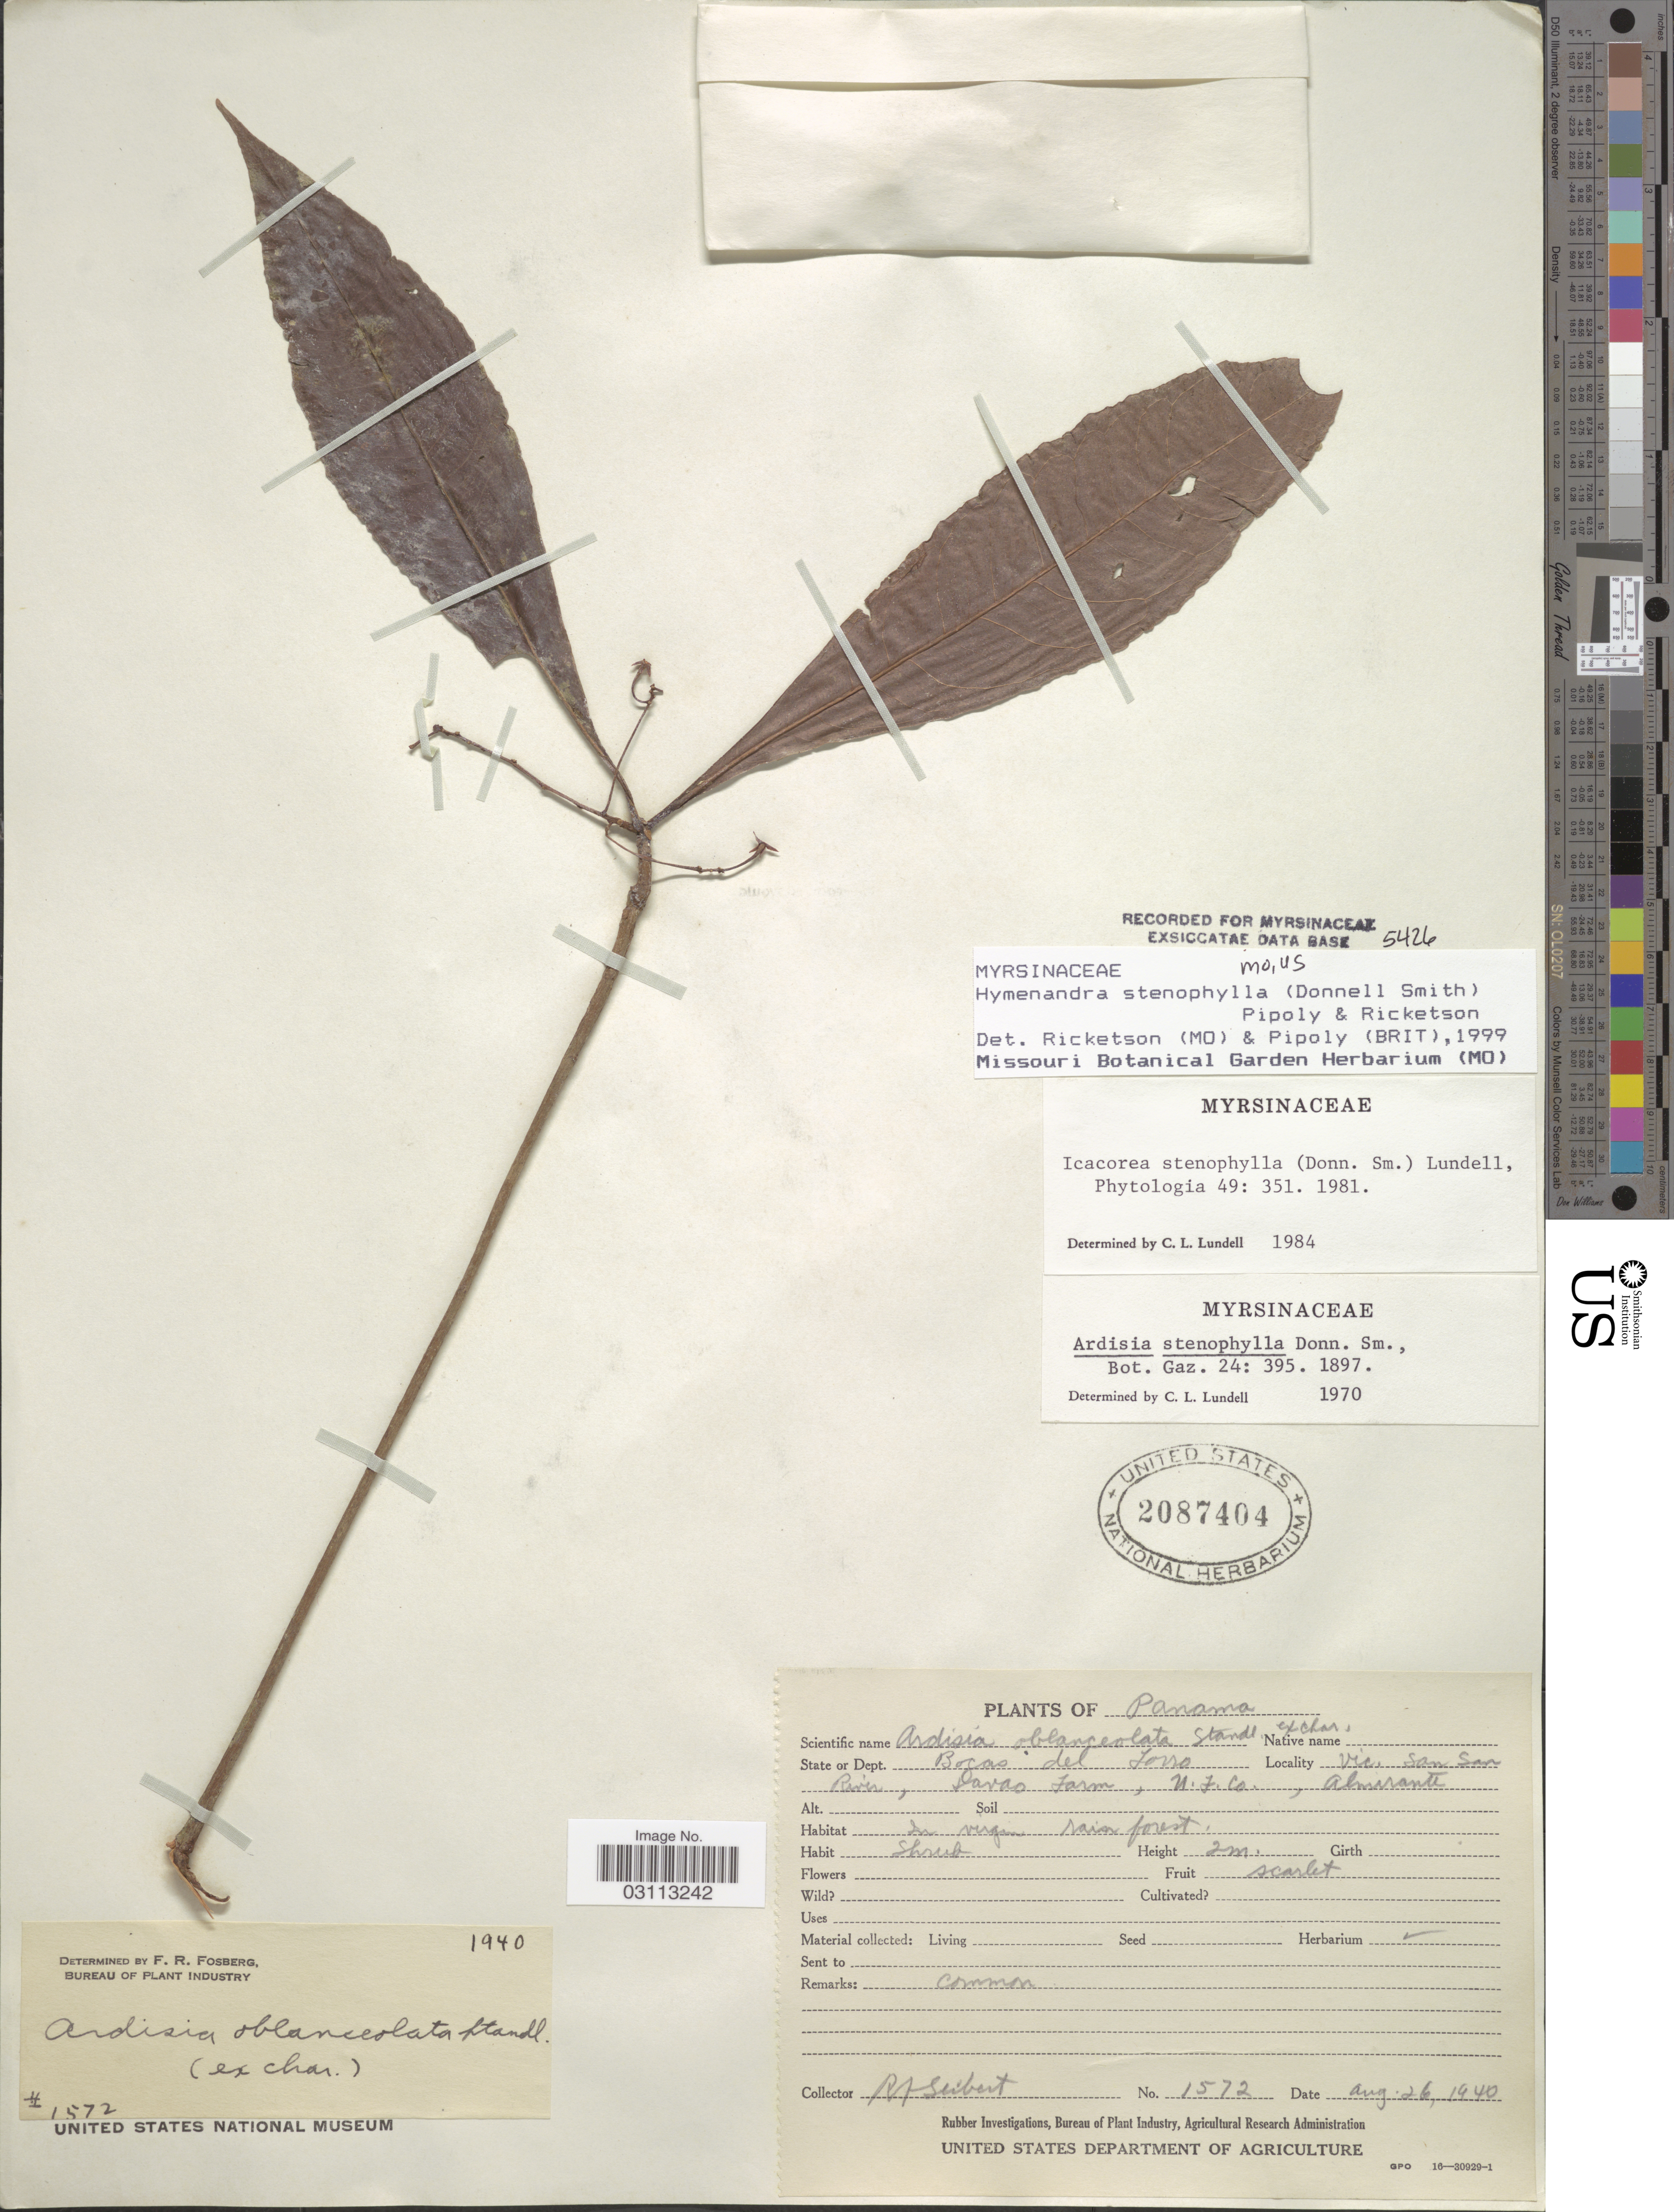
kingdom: Plantae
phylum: Tracheophyta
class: Magnoliopsida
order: Ericales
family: Primulaceae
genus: Hymenandra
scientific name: Hymenandra stenophylla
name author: (Donn. Sm.) Pipoly & Ricketson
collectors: R. J. Seibert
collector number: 1572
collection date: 1940-08-26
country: Panama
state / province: Bocas del Toro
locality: State or Dept. Bocas del Torro. Vic. San San River, Davao Farm, N.F. Co., Almirante.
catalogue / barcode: US 2087404